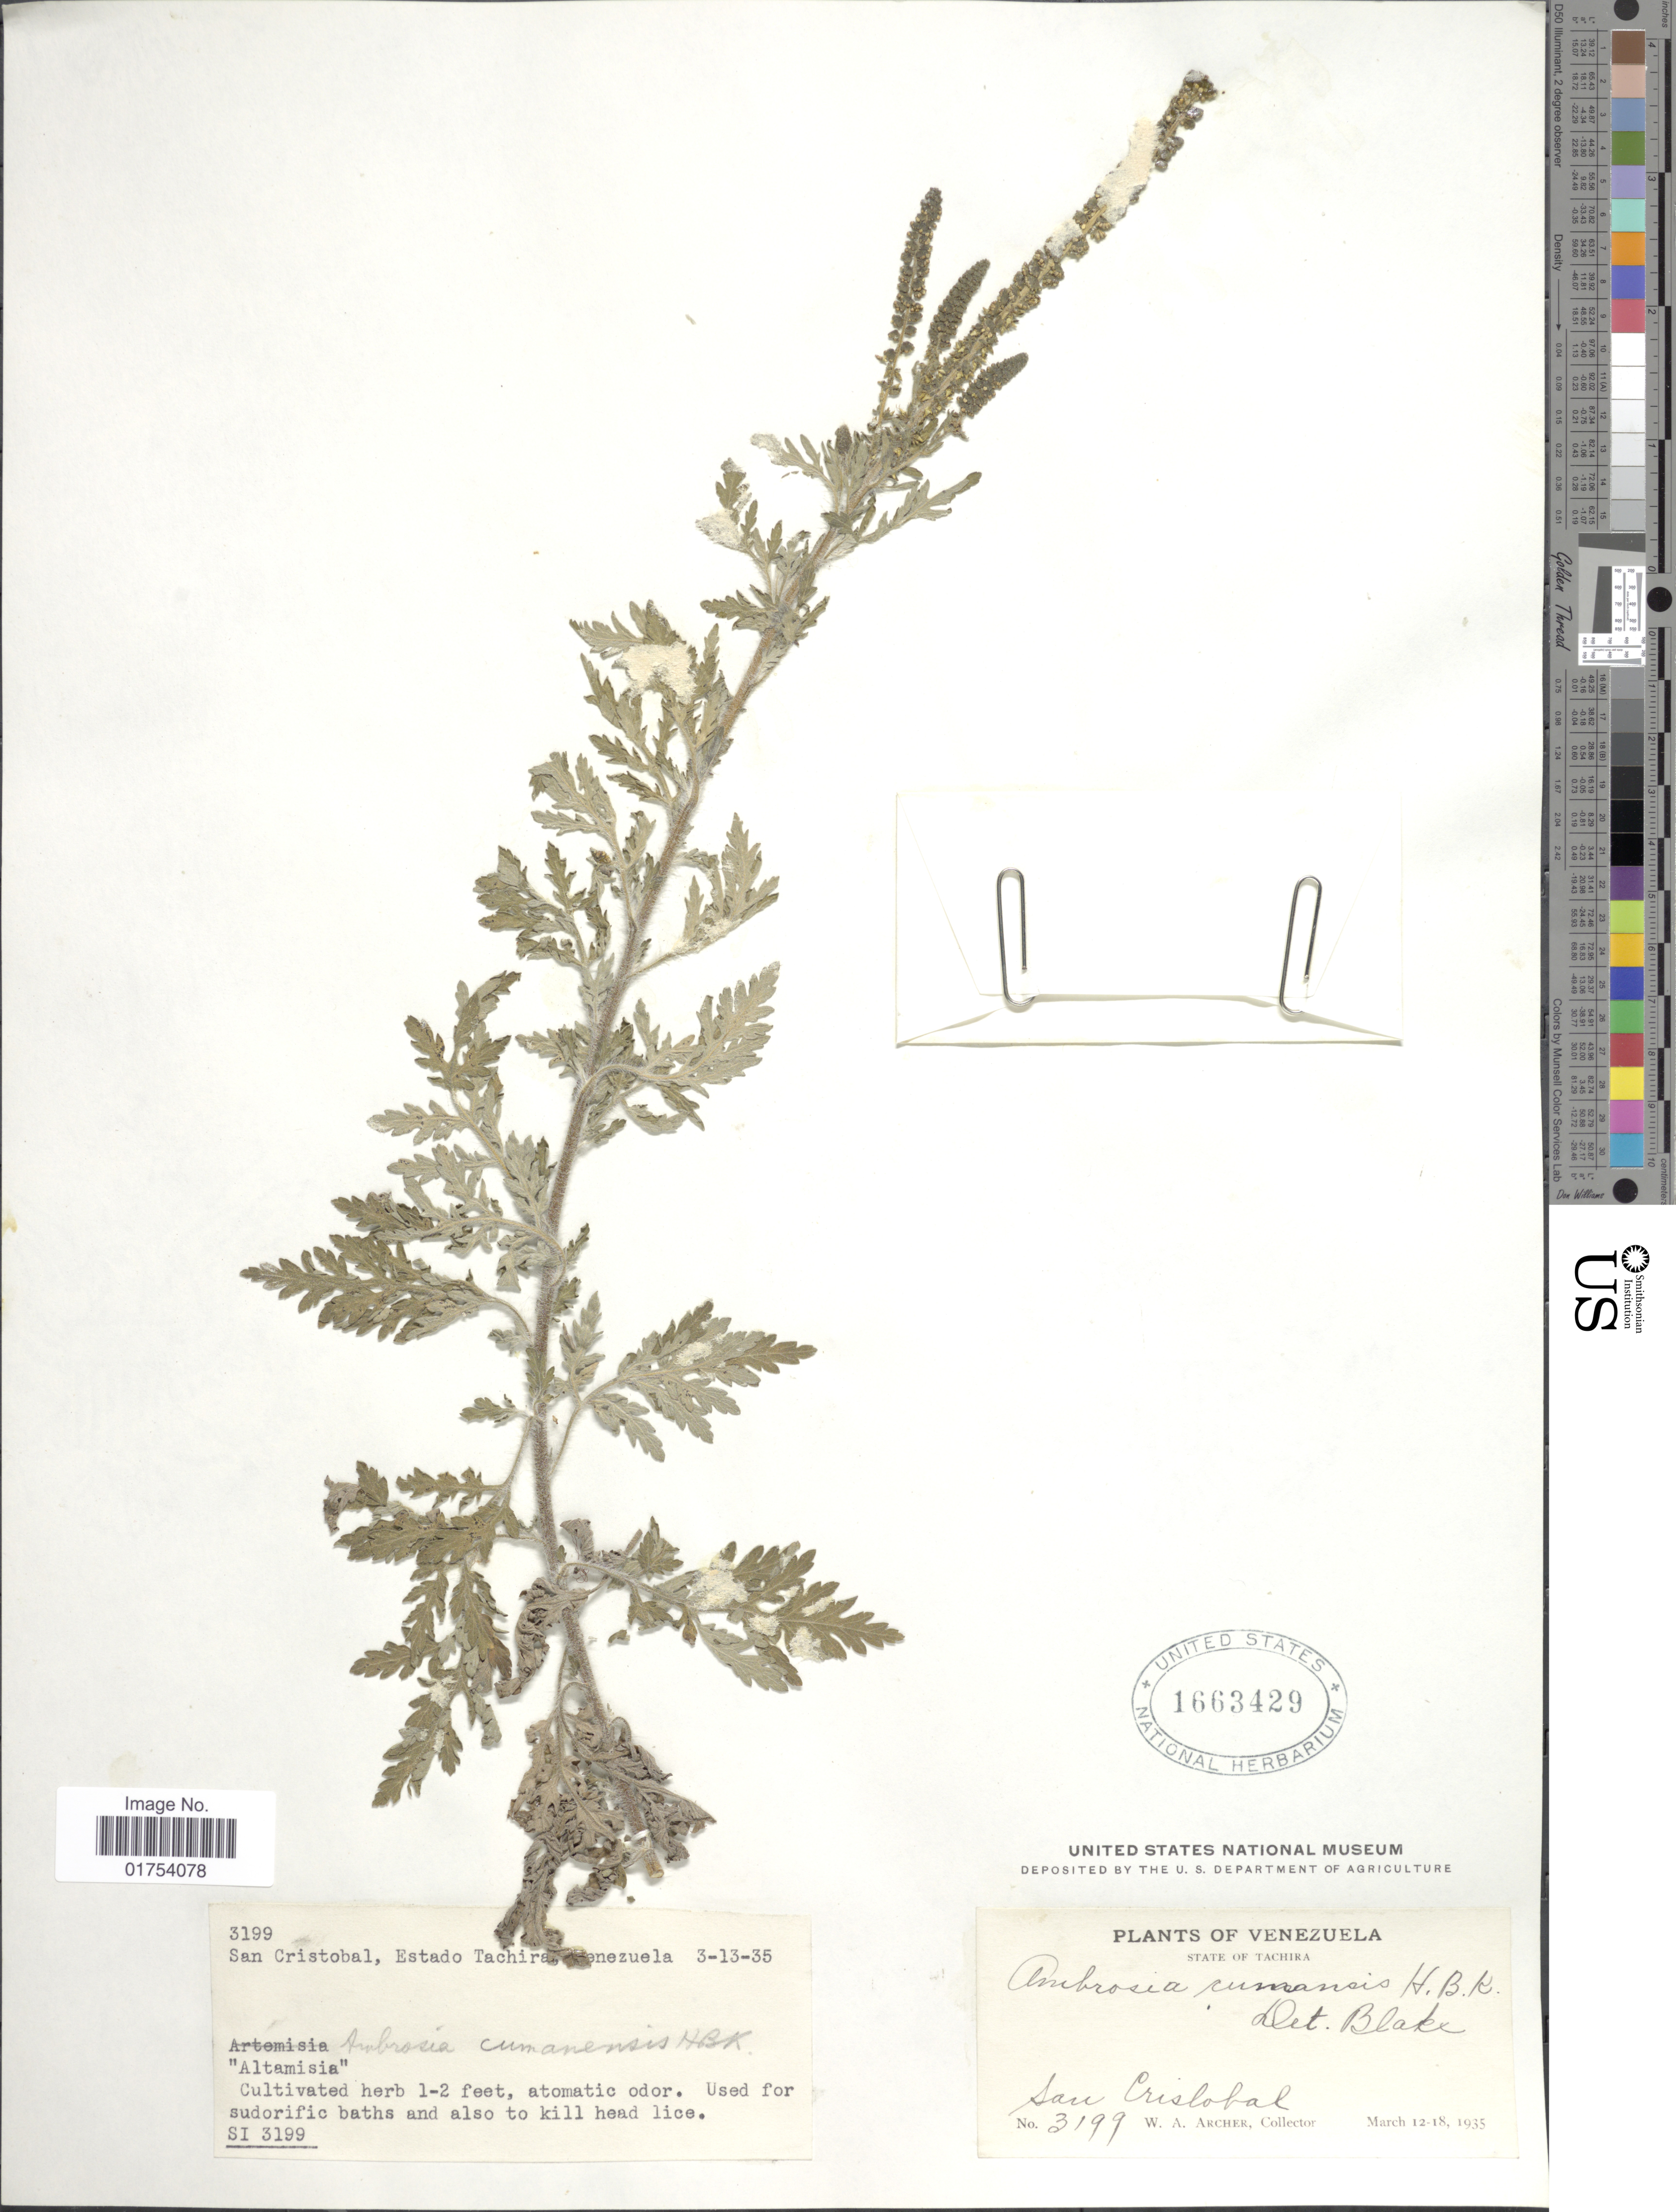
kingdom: Plantae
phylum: Tracheophyta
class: Magnoliopsida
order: Asterales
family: Asteraceae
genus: Ambrosia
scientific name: Ambrosia peruviana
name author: Willd.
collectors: W. A. Archer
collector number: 3199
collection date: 1935-03-12/1935-03-18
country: Venezuela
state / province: Tachira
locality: San Cristobal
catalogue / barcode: US 1663429